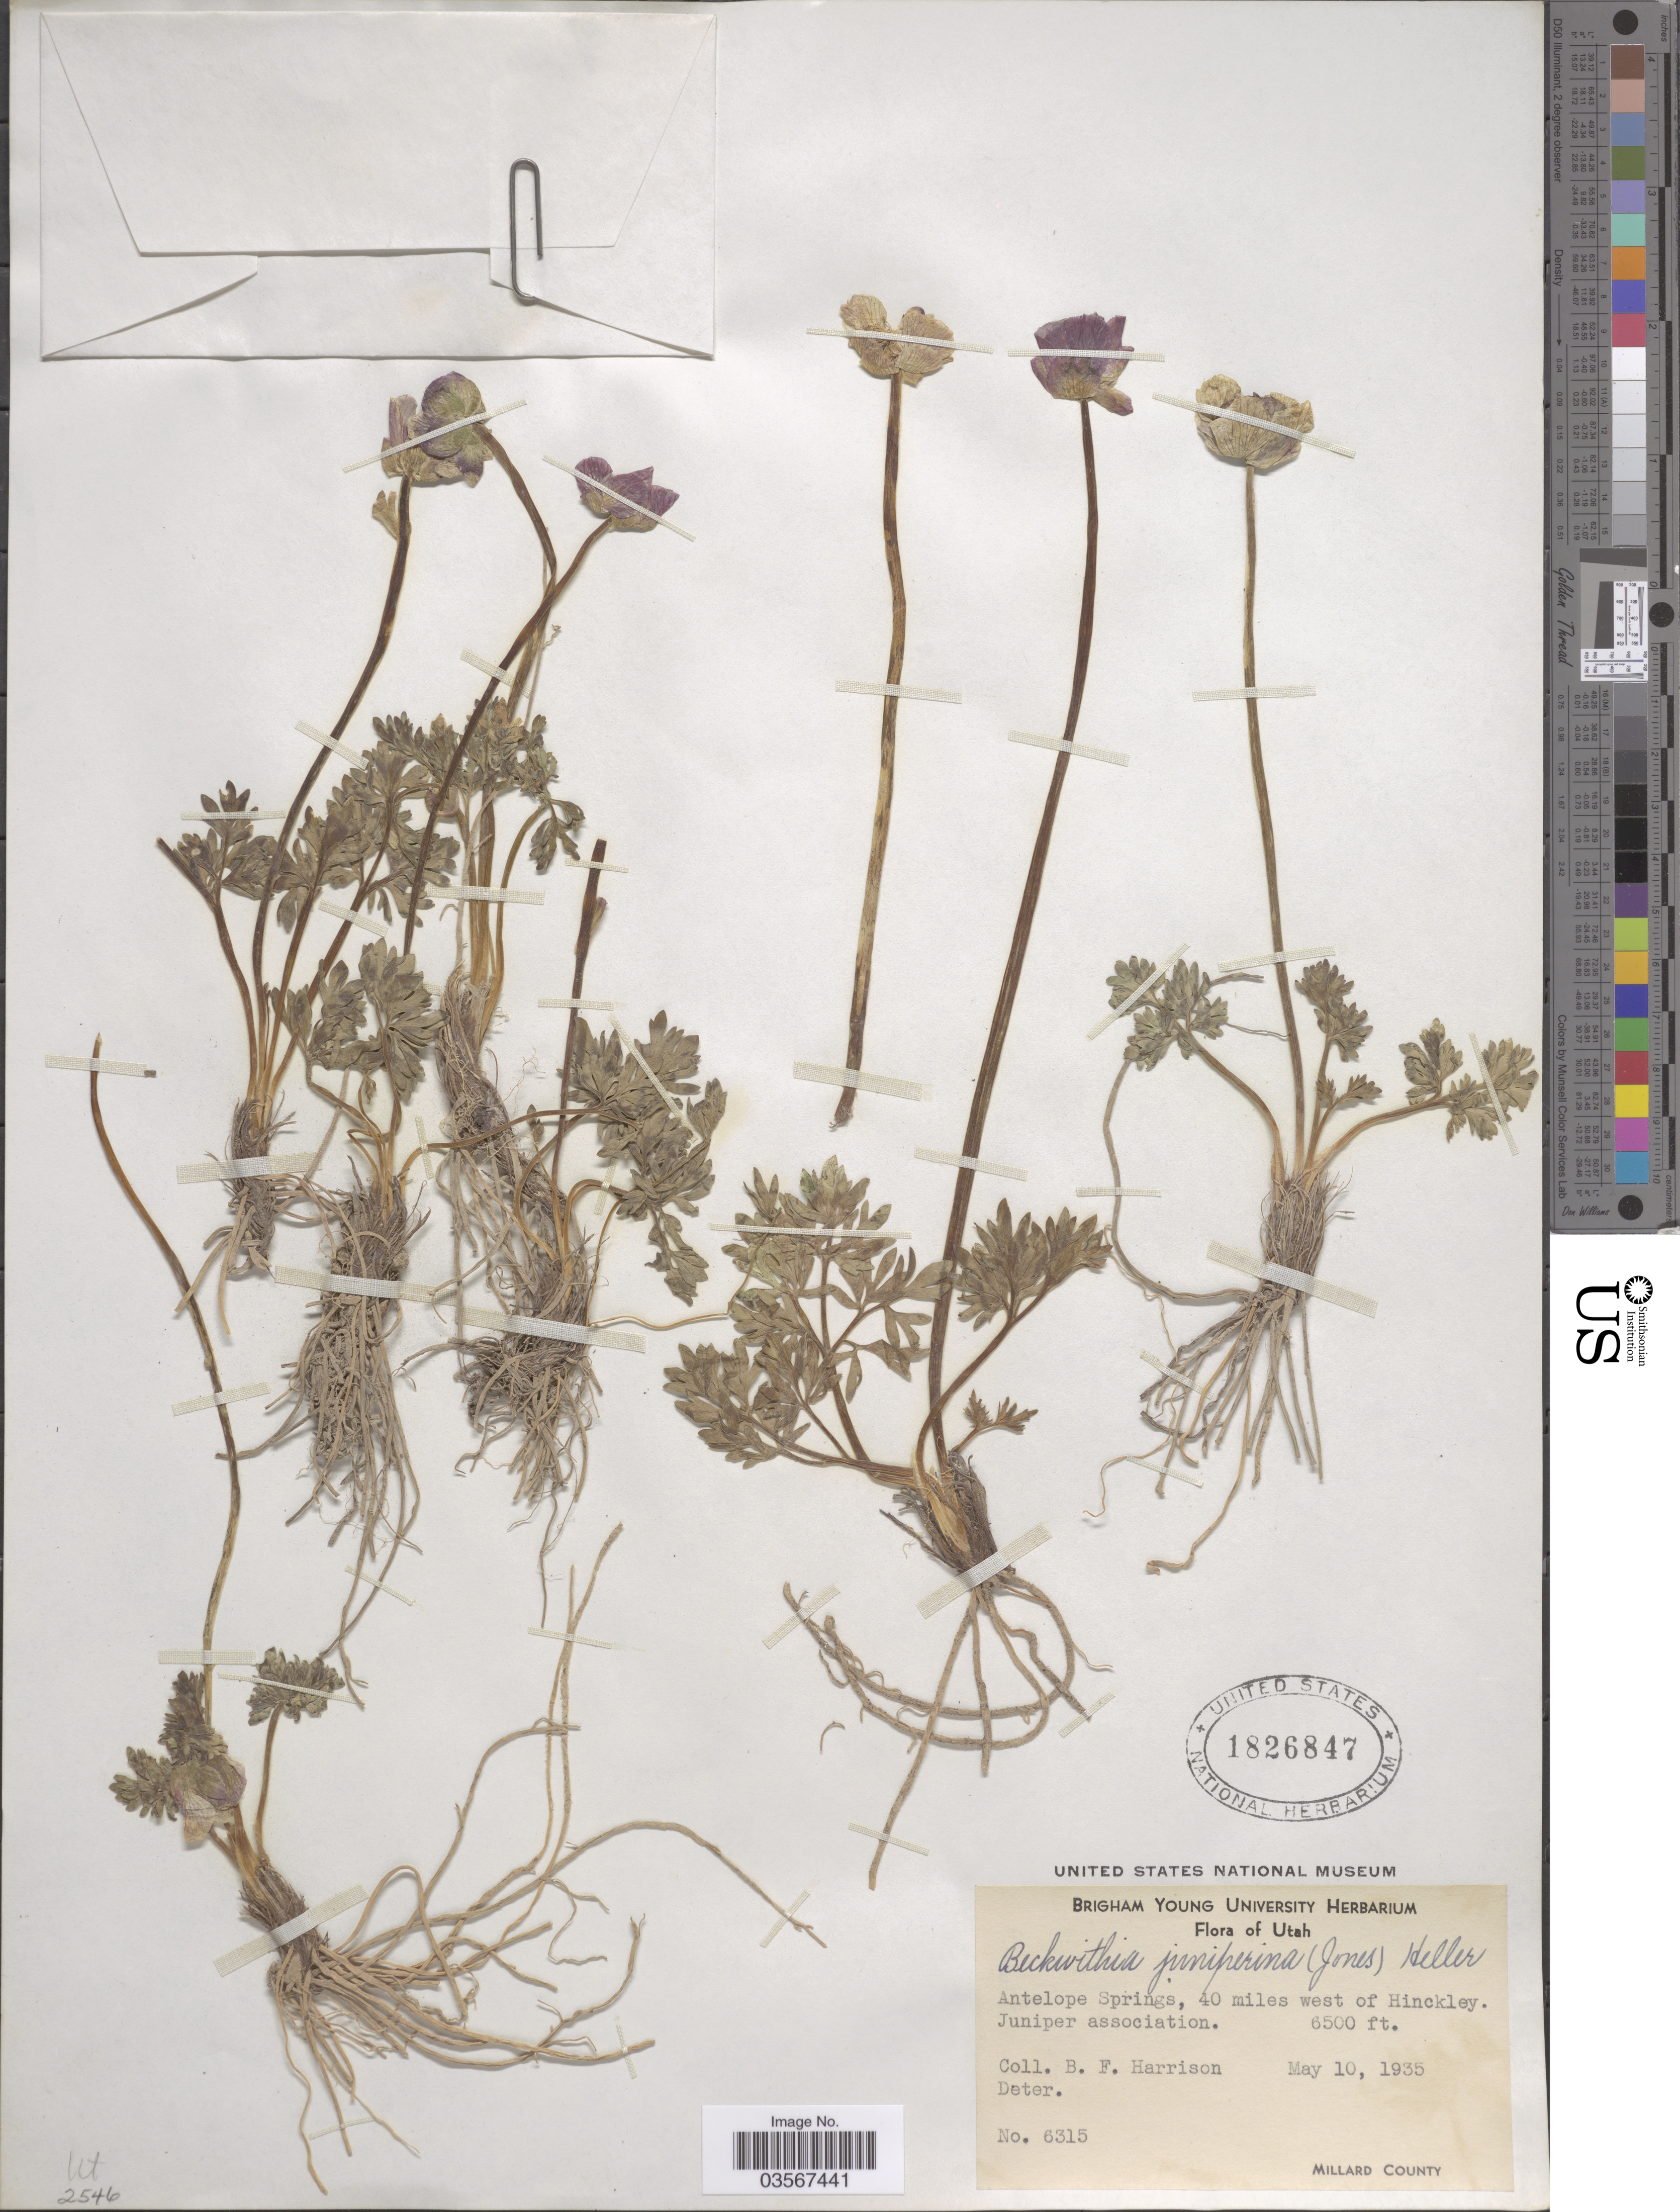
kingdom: Plantae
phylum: Tracheophyta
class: Magnoliopsida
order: Ranunculales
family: Ranunculaceae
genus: Ranunculus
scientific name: Ranunculus juniperinus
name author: M.E. Jones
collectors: B. F. Harrison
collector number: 6315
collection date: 1935-05-10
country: United States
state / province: Utah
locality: Antelope Springs, 40 miles west of Hinckley. Millard County.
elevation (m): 1981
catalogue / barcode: US 1826847